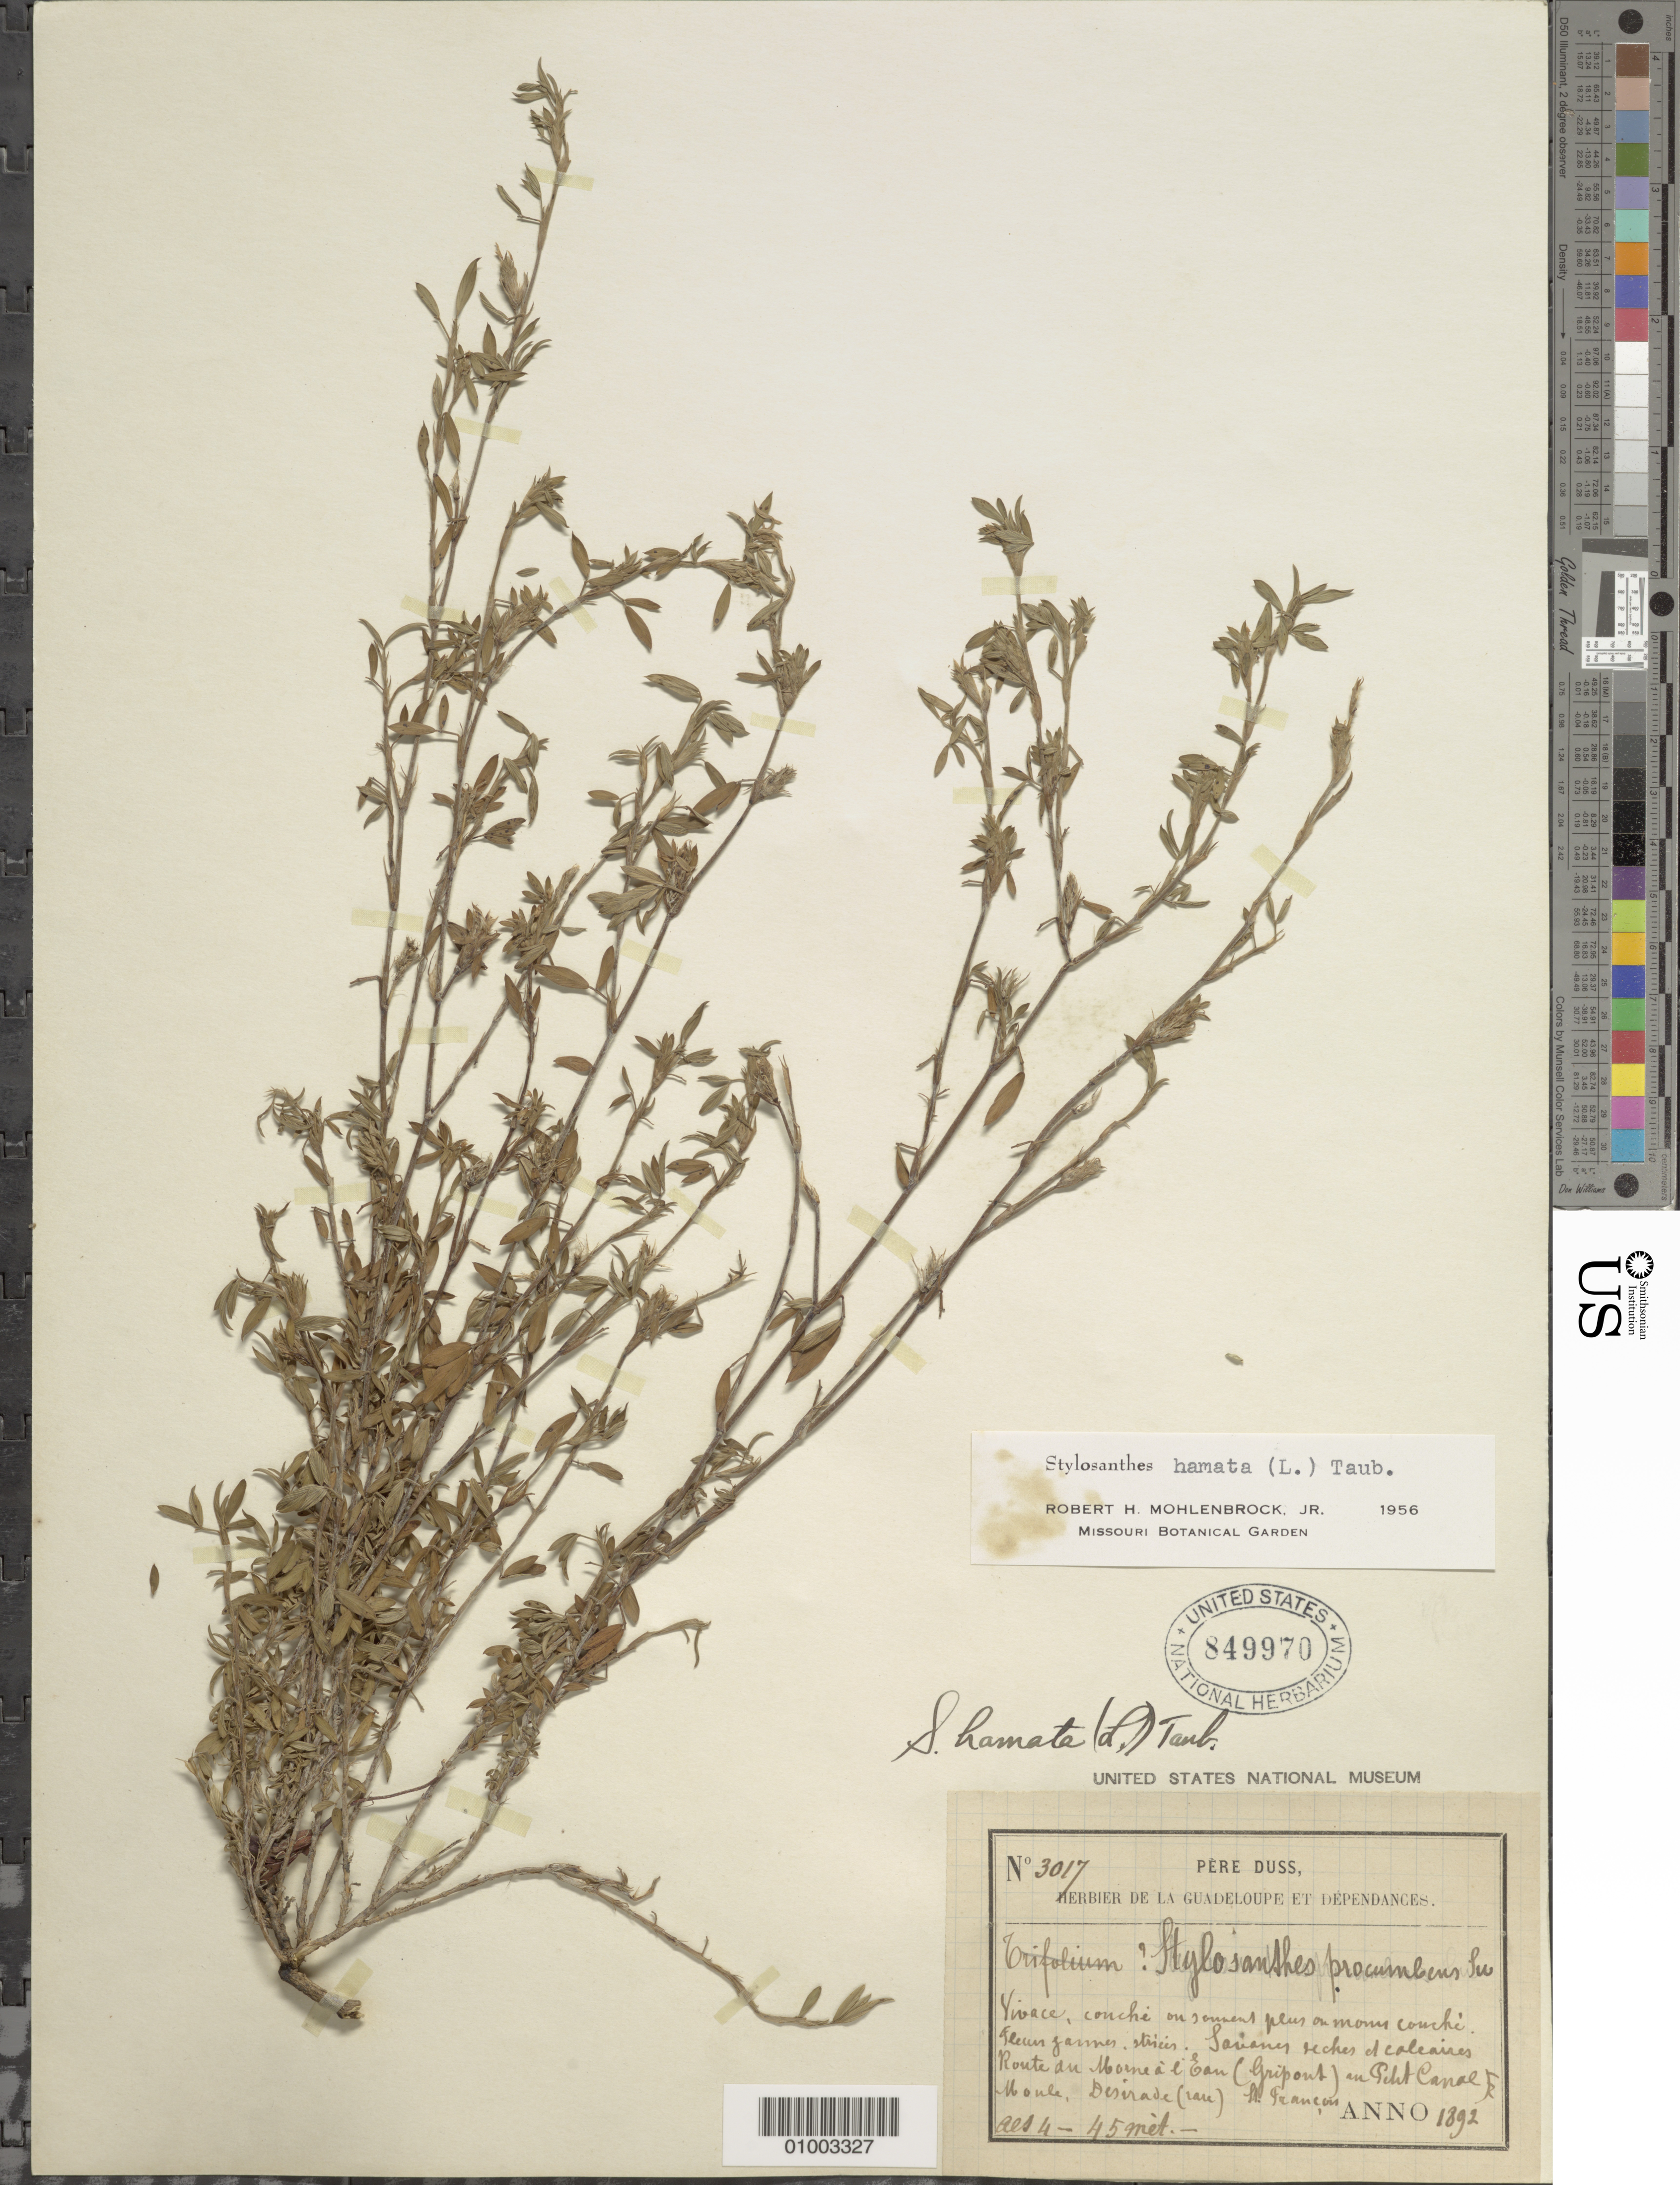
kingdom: Plantae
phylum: Tracheophyta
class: Magnoliopsida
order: Fabales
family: Fabaceae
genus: Stylosanthes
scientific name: Stylosanthes hamata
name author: (L.) Taub.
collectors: Père Duss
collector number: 3017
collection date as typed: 1892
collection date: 1892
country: Guadeloupe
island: Basse Terre [Guadeloupe]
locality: Desirade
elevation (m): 4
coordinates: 0 N, 0 E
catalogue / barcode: US 849970